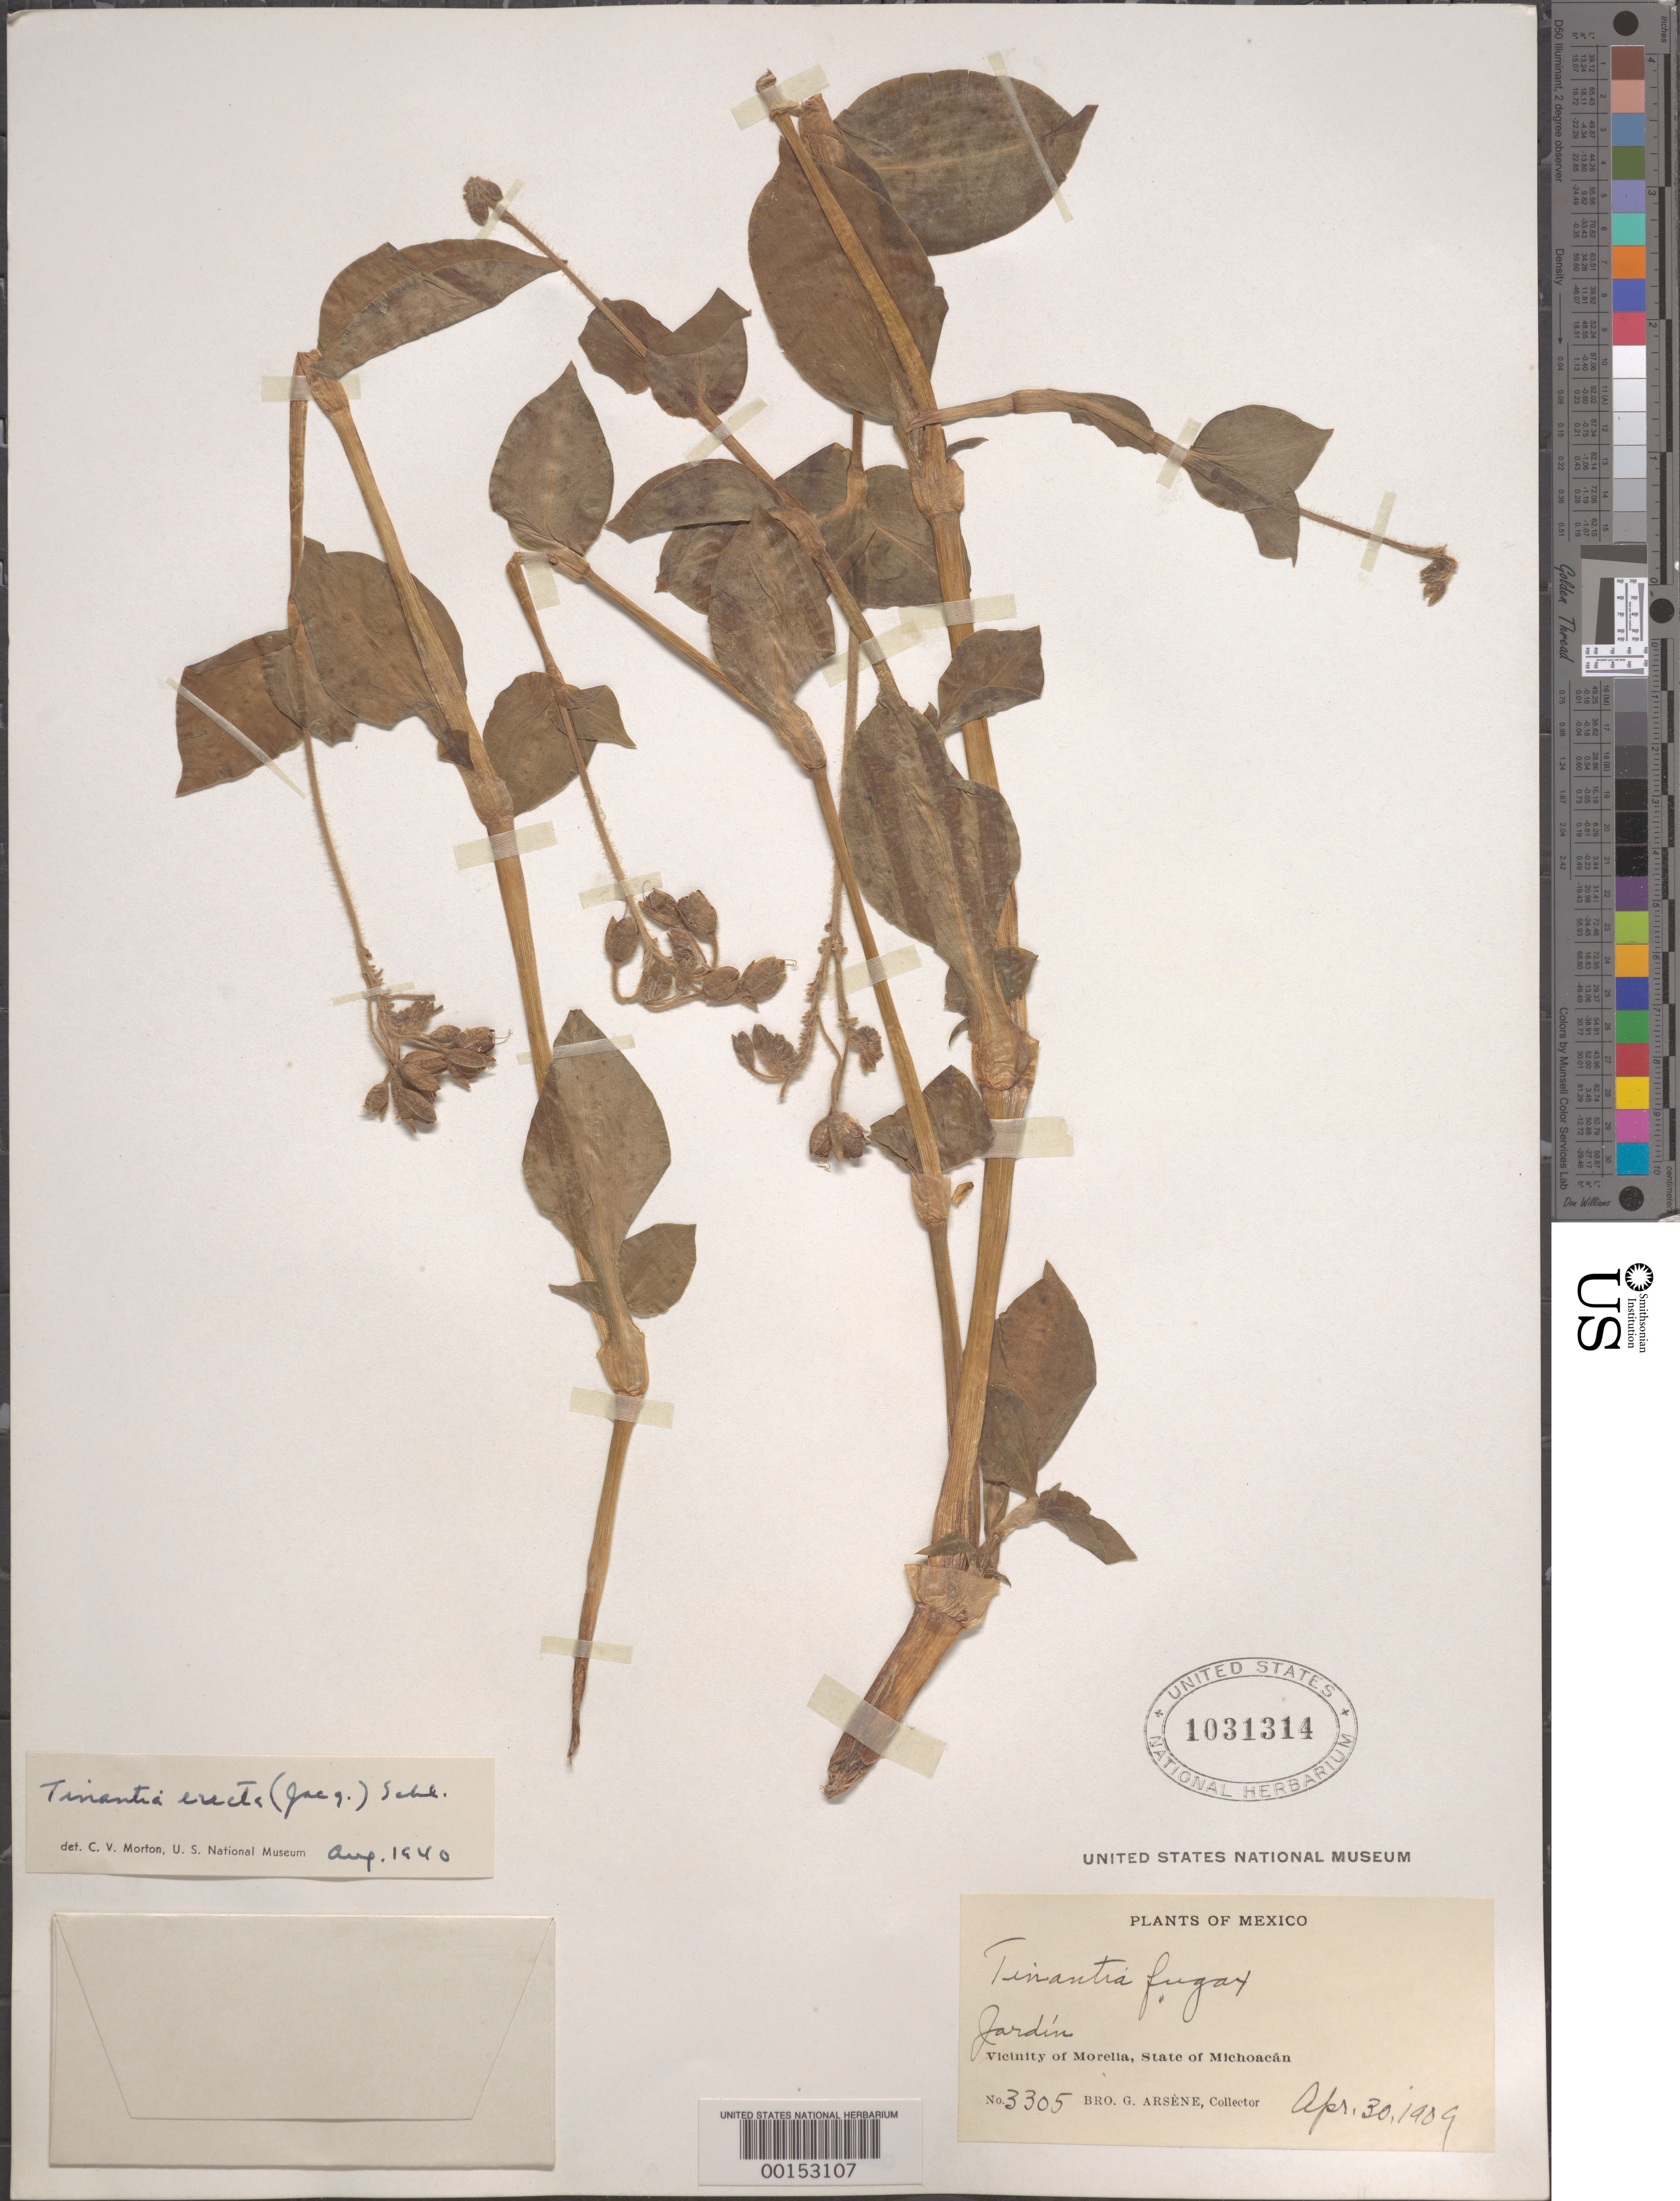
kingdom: Plantae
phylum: Tracheophyta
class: Liliopsida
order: Commelinales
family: Commelinaceae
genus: Tinantia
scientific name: Tinantia erecta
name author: (Jacq.) Fenzl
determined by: Morton, C. V.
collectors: Bro. G. Arsène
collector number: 3305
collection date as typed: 30 Apr 1909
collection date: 1909-04-30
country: Mexico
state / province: Michoacán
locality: Morelia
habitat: Garden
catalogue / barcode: US 1031314